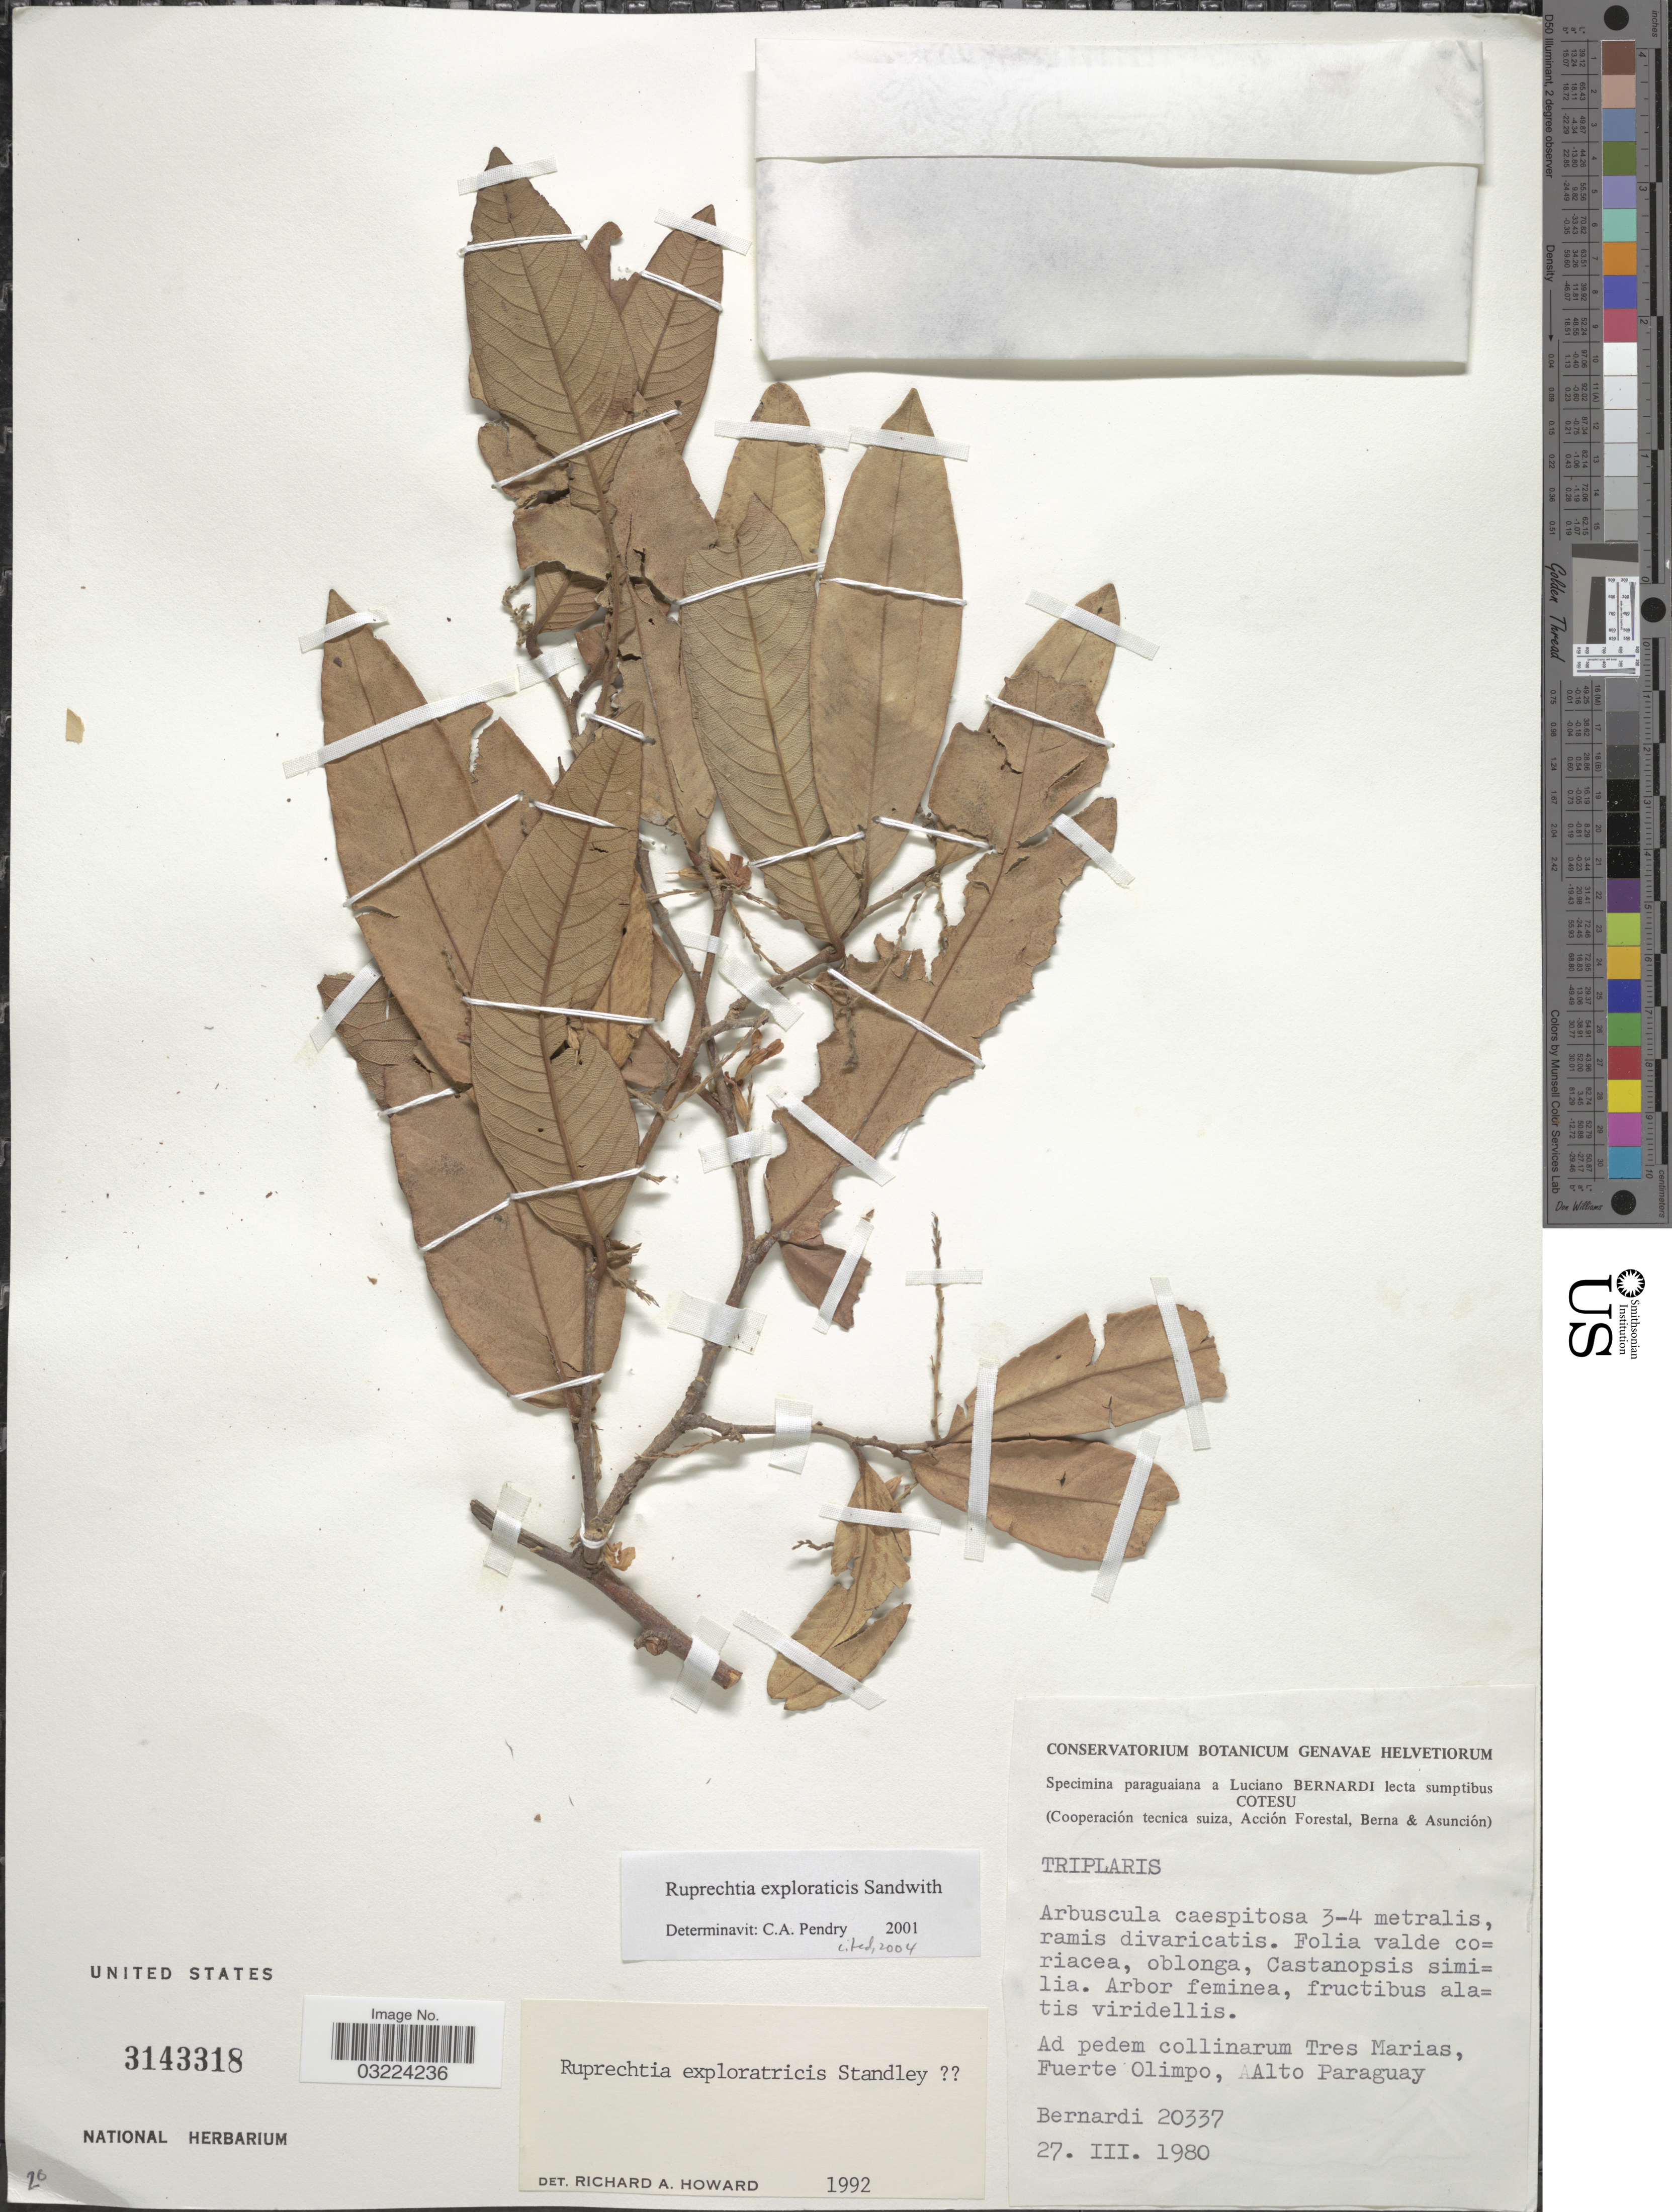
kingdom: Plantae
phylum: Tracheophyta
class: Magnoliopsida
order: Caryophyllales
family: Polygonaceae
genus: Ruprechtia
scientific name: Ruprechtia exploraticis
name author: Sandwith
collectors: L. Bernardi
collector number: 20337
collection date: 1980-03-27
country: Paraguay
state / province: Alto Paraguay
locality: Ad pedem collinarum Tres Marias, Fuerte Olimpo.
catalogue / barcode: US 3143318